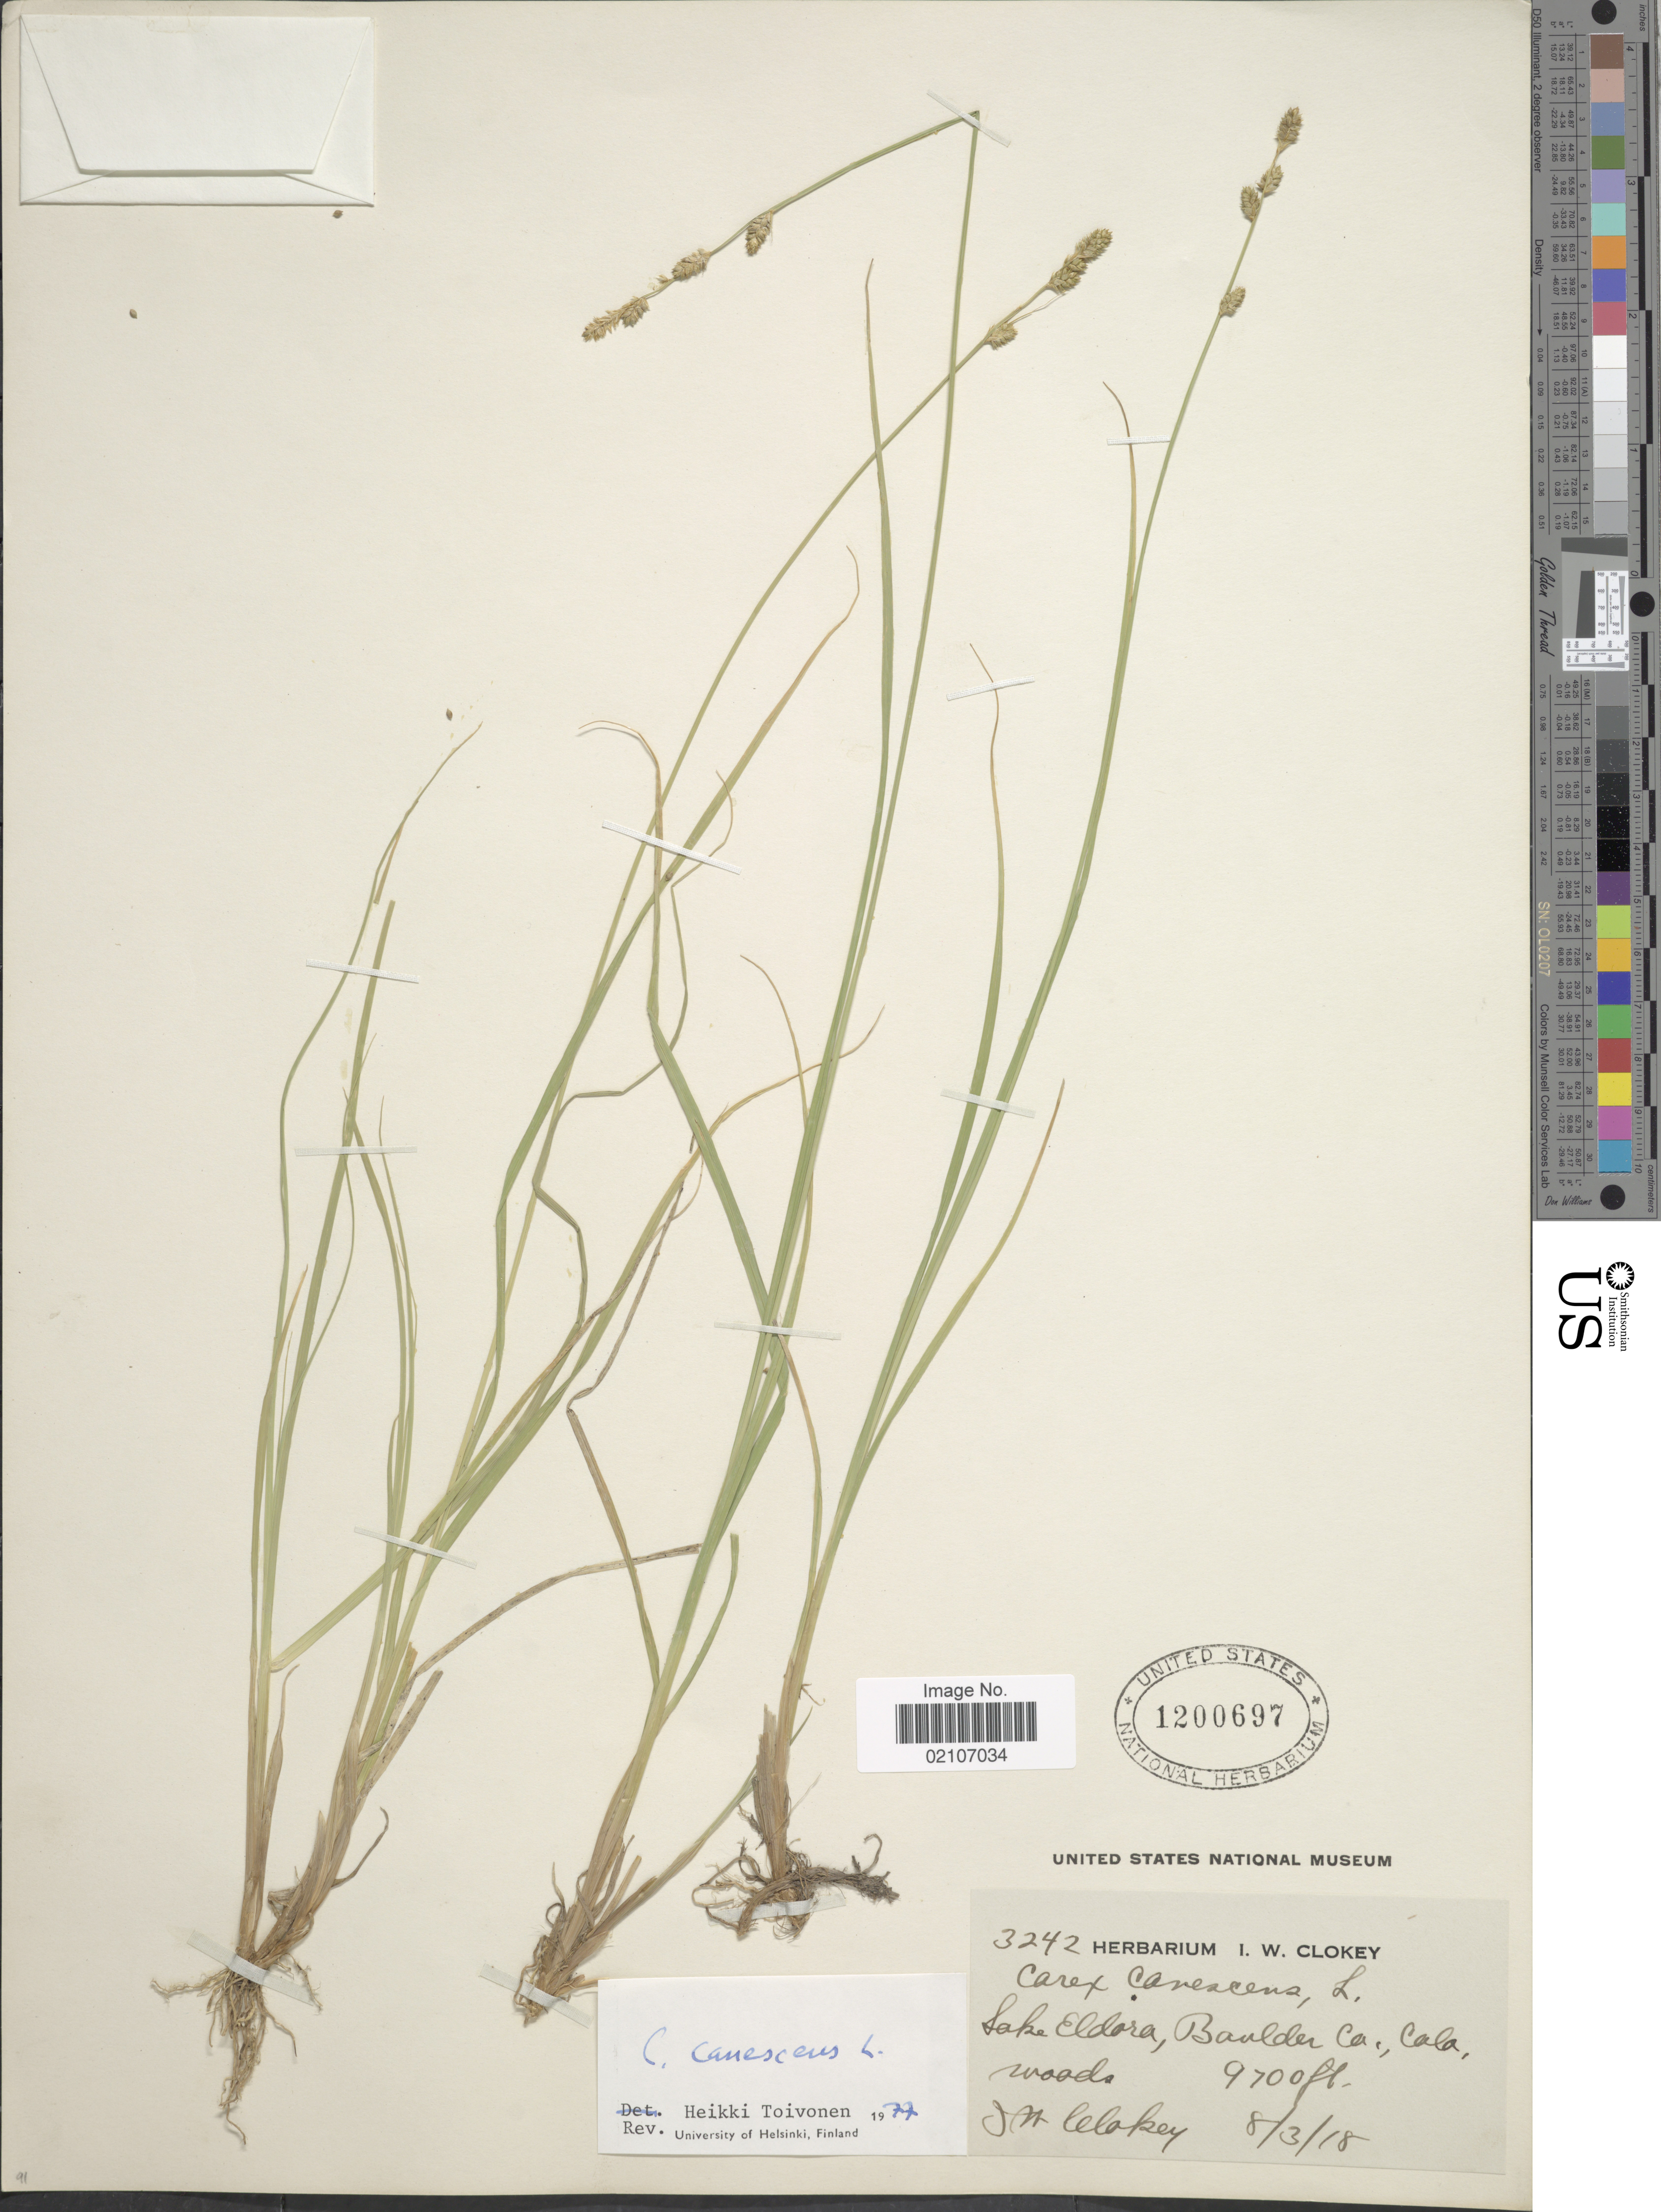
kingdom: Plantae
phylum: Tracheophyta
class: Liliopsida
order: Poales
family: Cyperaceae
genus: Carex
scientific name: Carex canescens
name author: L.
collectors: I. W. Clokey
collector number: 3242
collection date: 1918-08-03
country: United States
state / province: Colorado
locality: Lake Eldora, Boulder Co.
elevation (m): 2957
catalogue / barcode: US 1200697